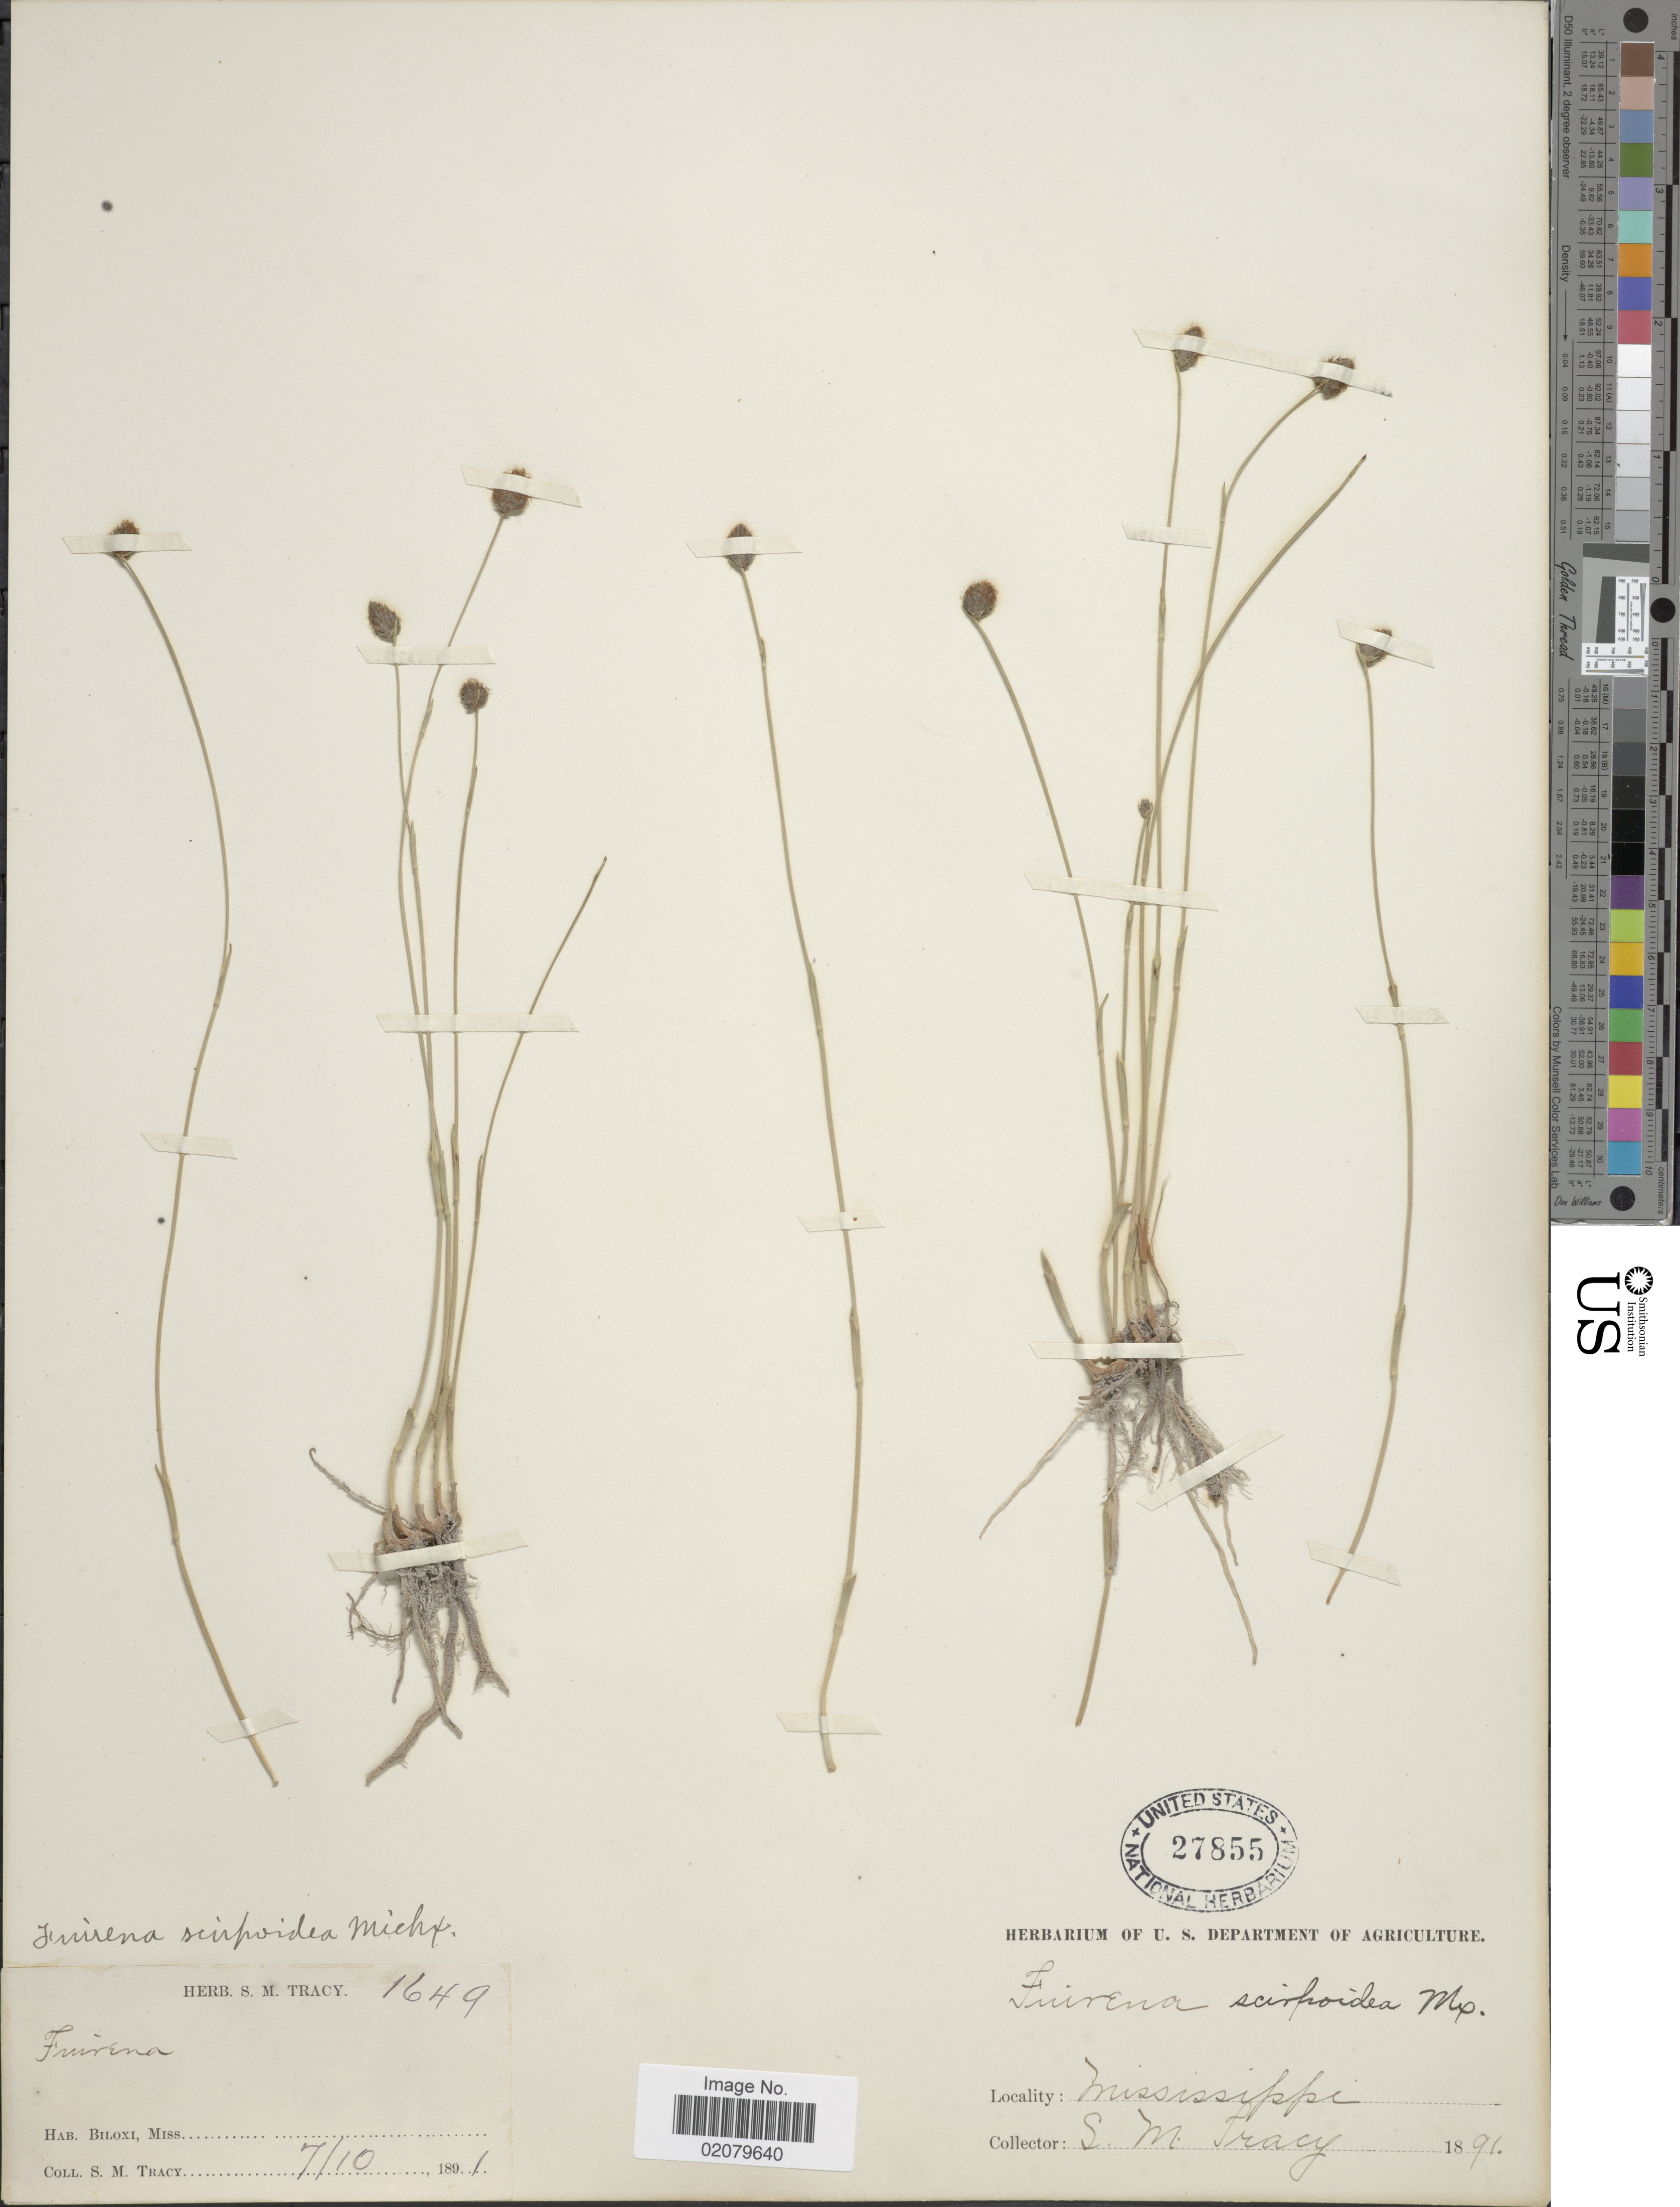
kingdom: Plantae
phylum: Tracheophyta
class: Liliopsida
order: Poales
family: Cyperaceae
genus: Fuirena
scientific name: Fuirena scirpoidea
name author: Michx.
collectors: S. M. Tracy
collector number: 1649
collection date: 1891-07-10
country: United States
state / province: Mississippi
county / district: Harrison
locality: Biloxi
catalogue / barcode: US 27855